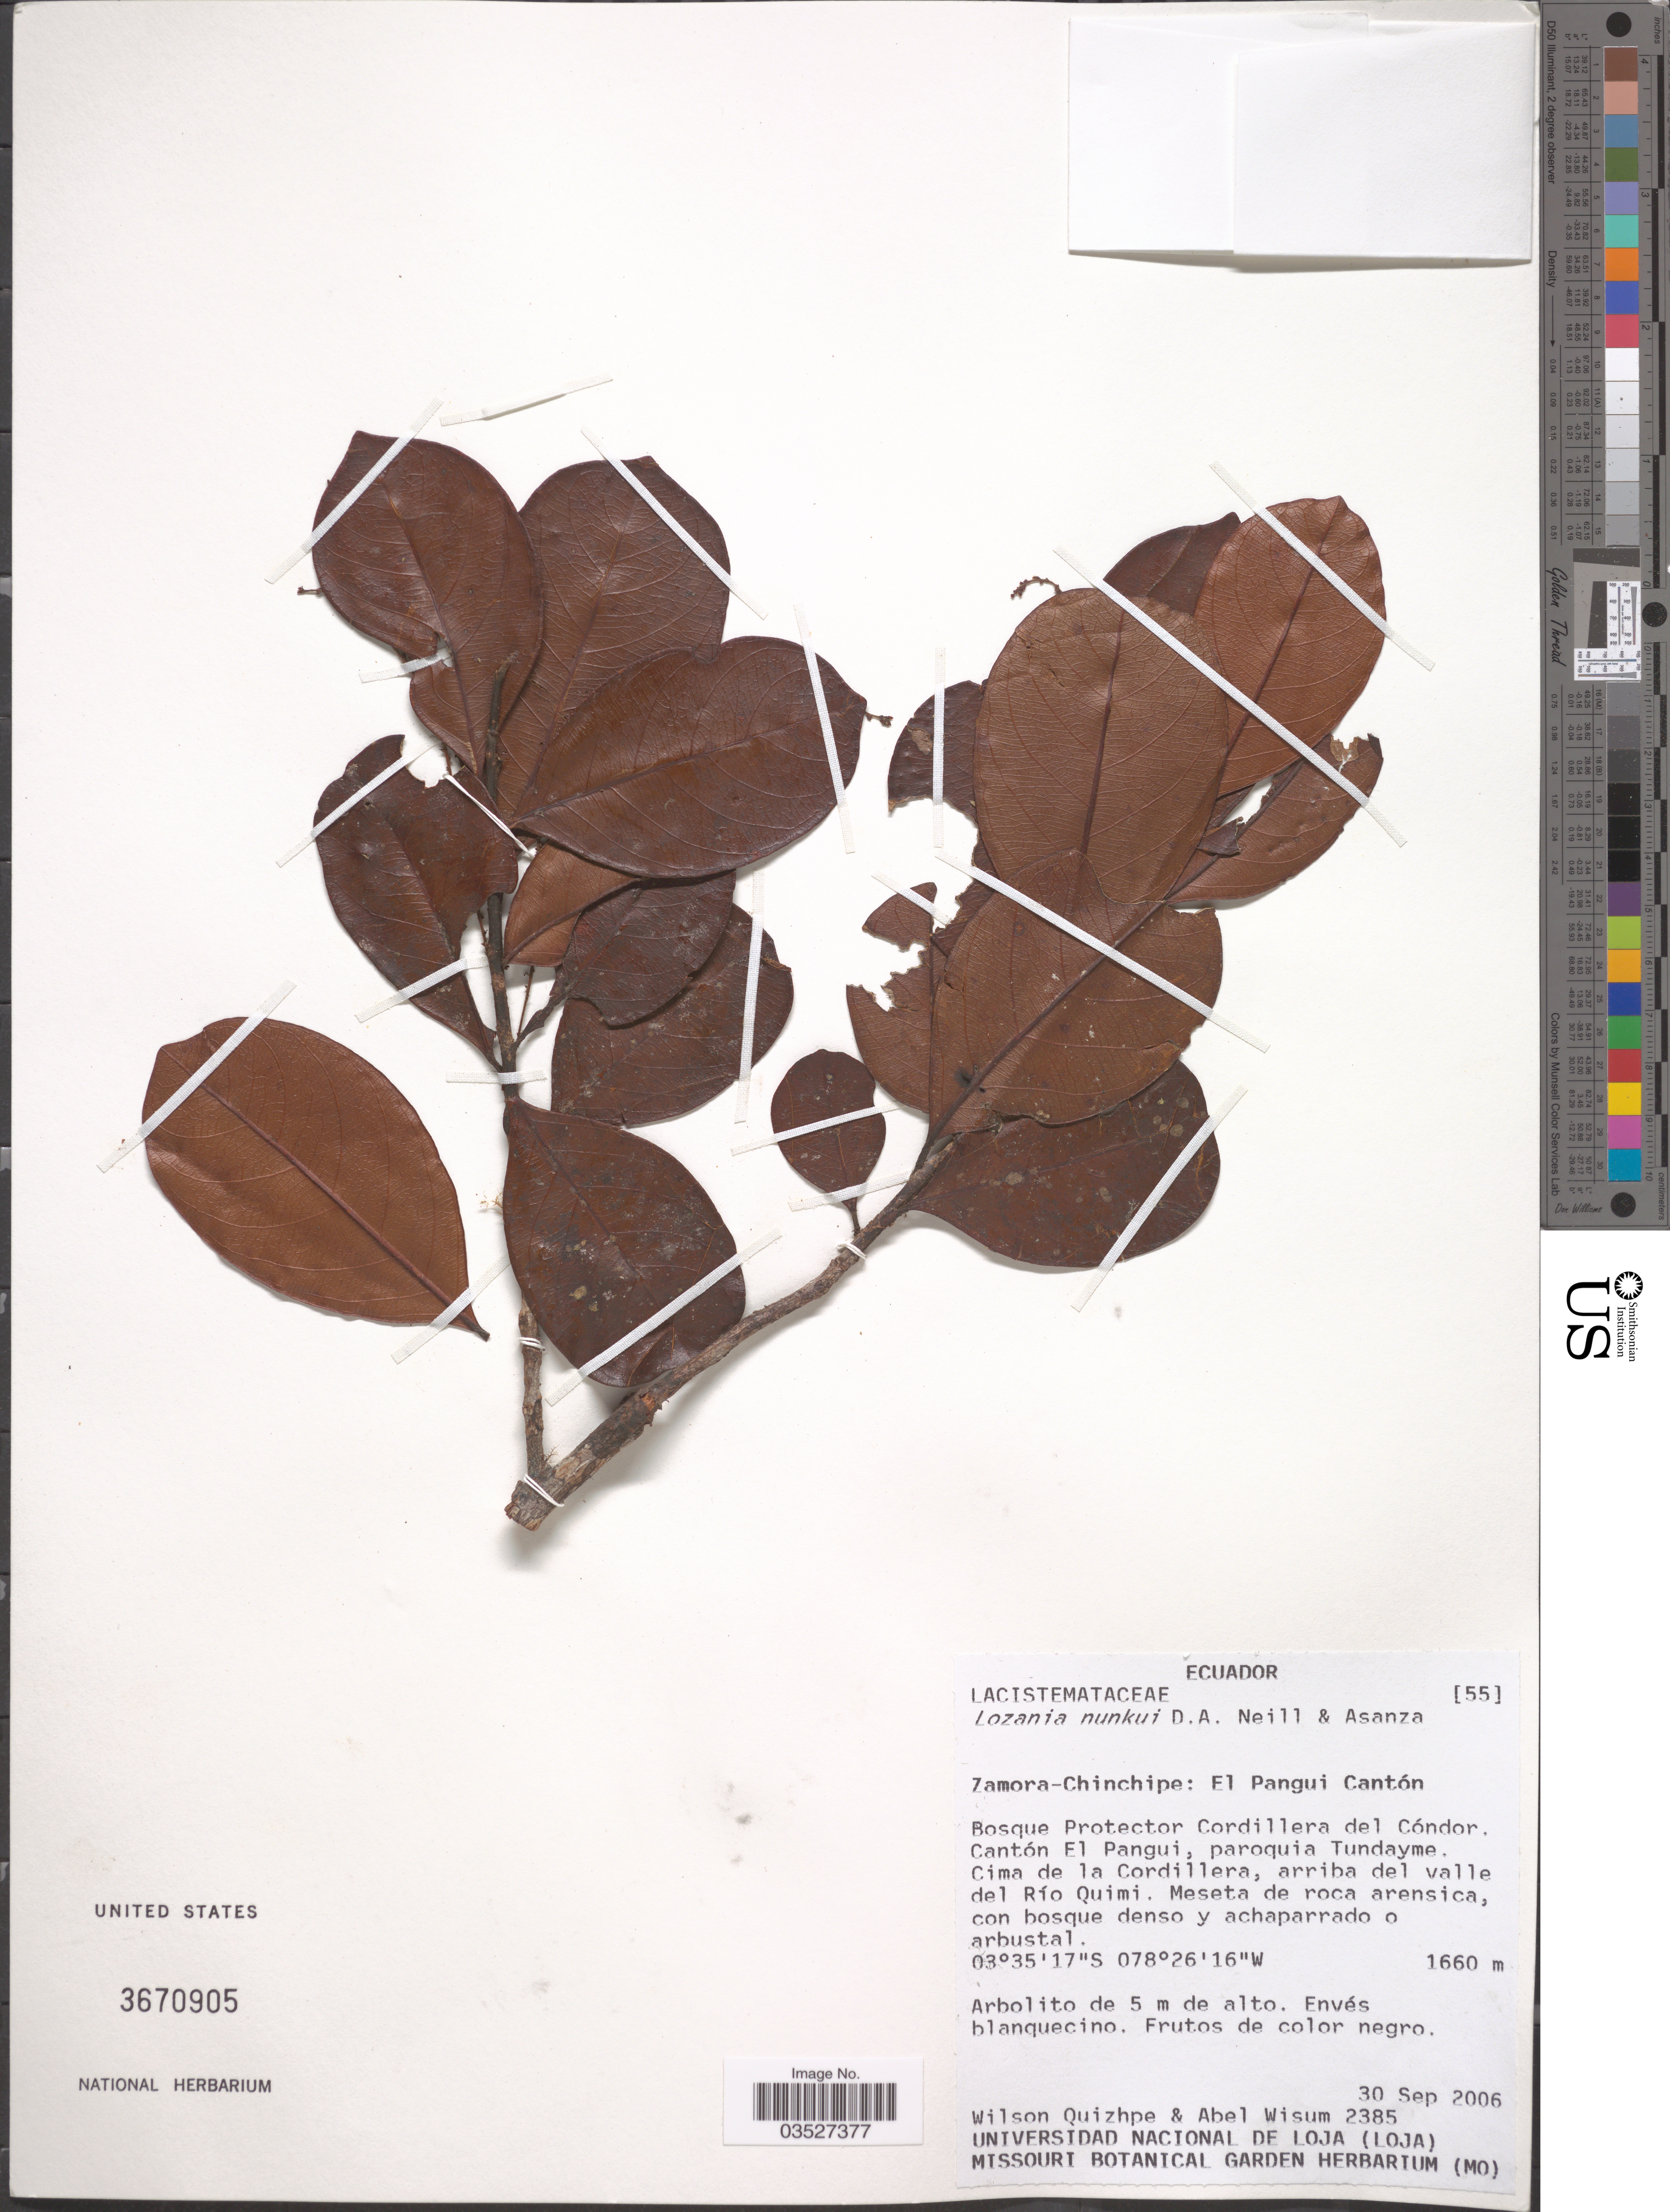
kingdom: Plantae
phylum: Tracheophyta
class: Magnoliopsida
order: Malpighiales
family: Lacistemataceae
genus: Lozania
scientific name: Lozania nunkui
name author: D.A. Neill & Asanza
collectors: W. Quizhpe & A. Wisum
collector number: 2385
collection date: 2006-09-30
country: Ecuador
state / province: Zamora-Chinchipe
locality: El Pangui Cantón. Bosque Protector Cordillera del Cóndor. Cantón El Pangui, paroquia Tundayme. Cima de la Cordillera, arriba del valle del Río Quimi.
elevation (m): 1660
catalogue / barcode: US 3670905